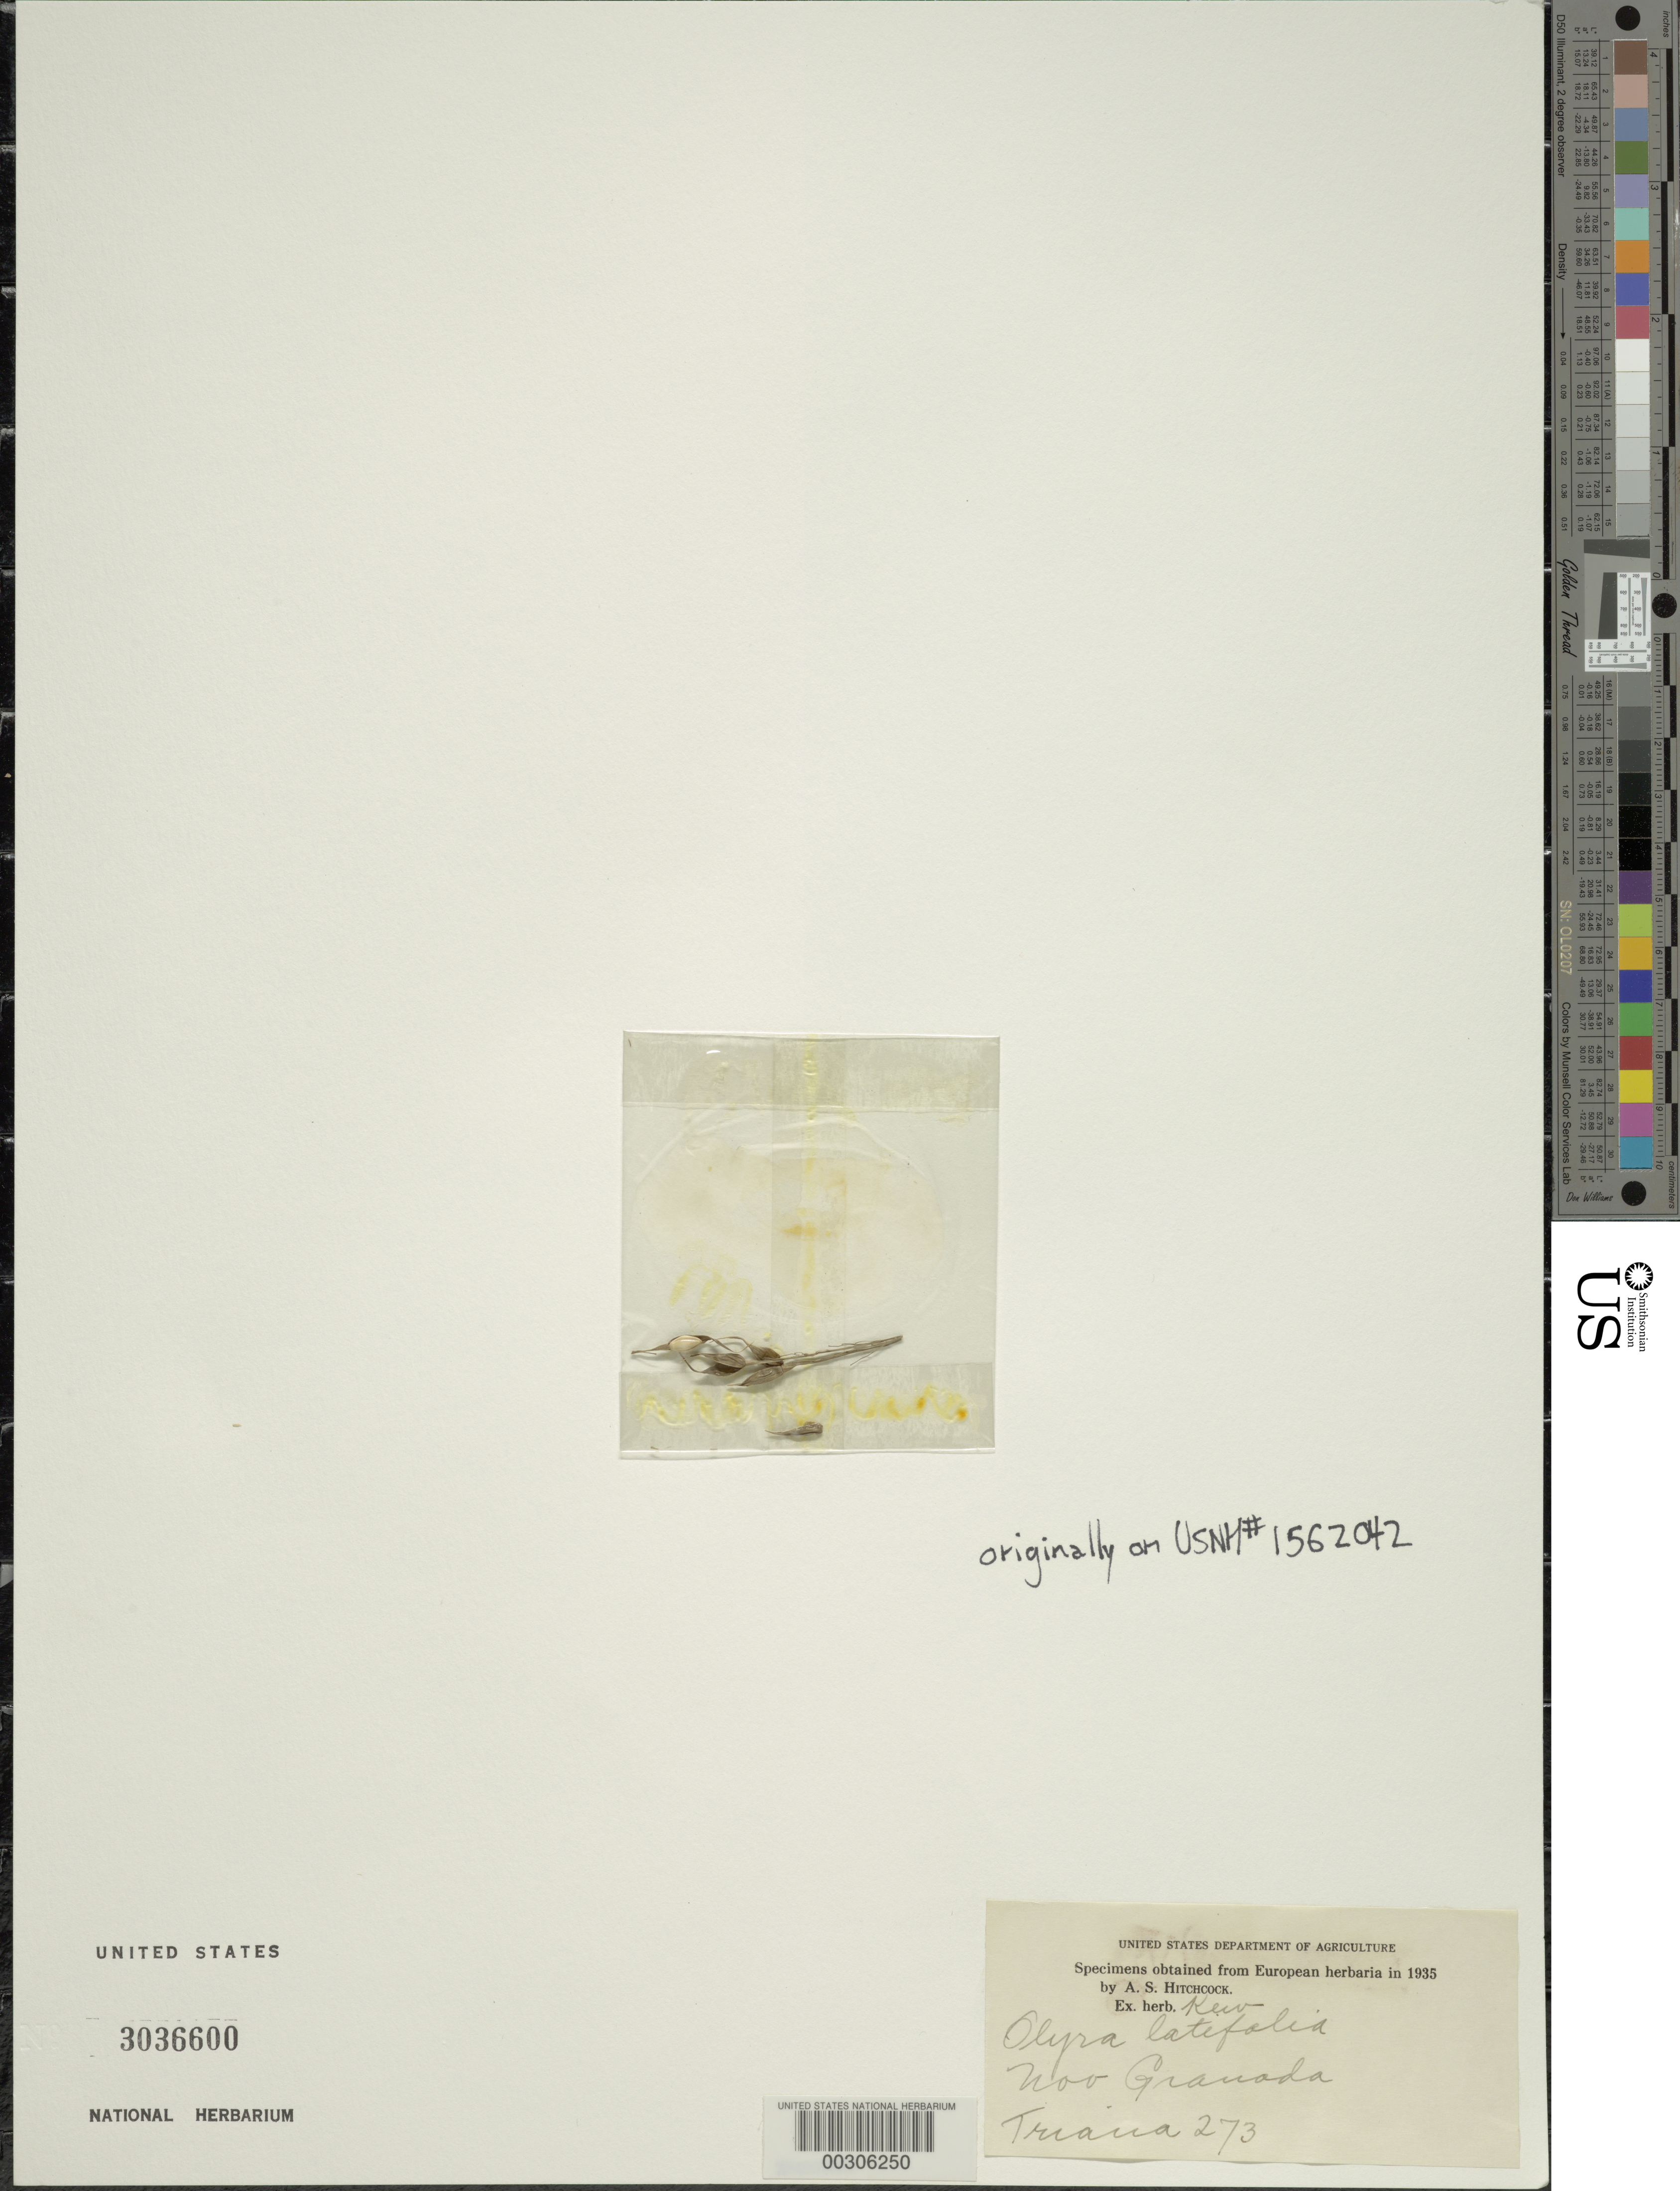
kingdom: Plantae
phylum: Tracheophyta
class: Liliopsida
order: Poales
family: Poaceae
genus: Olyra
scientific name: Olyra latifolia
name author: L.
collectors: J. J. Triana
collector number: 273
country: Colombia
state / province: Cauca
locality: Granada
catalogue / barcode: US 3036600